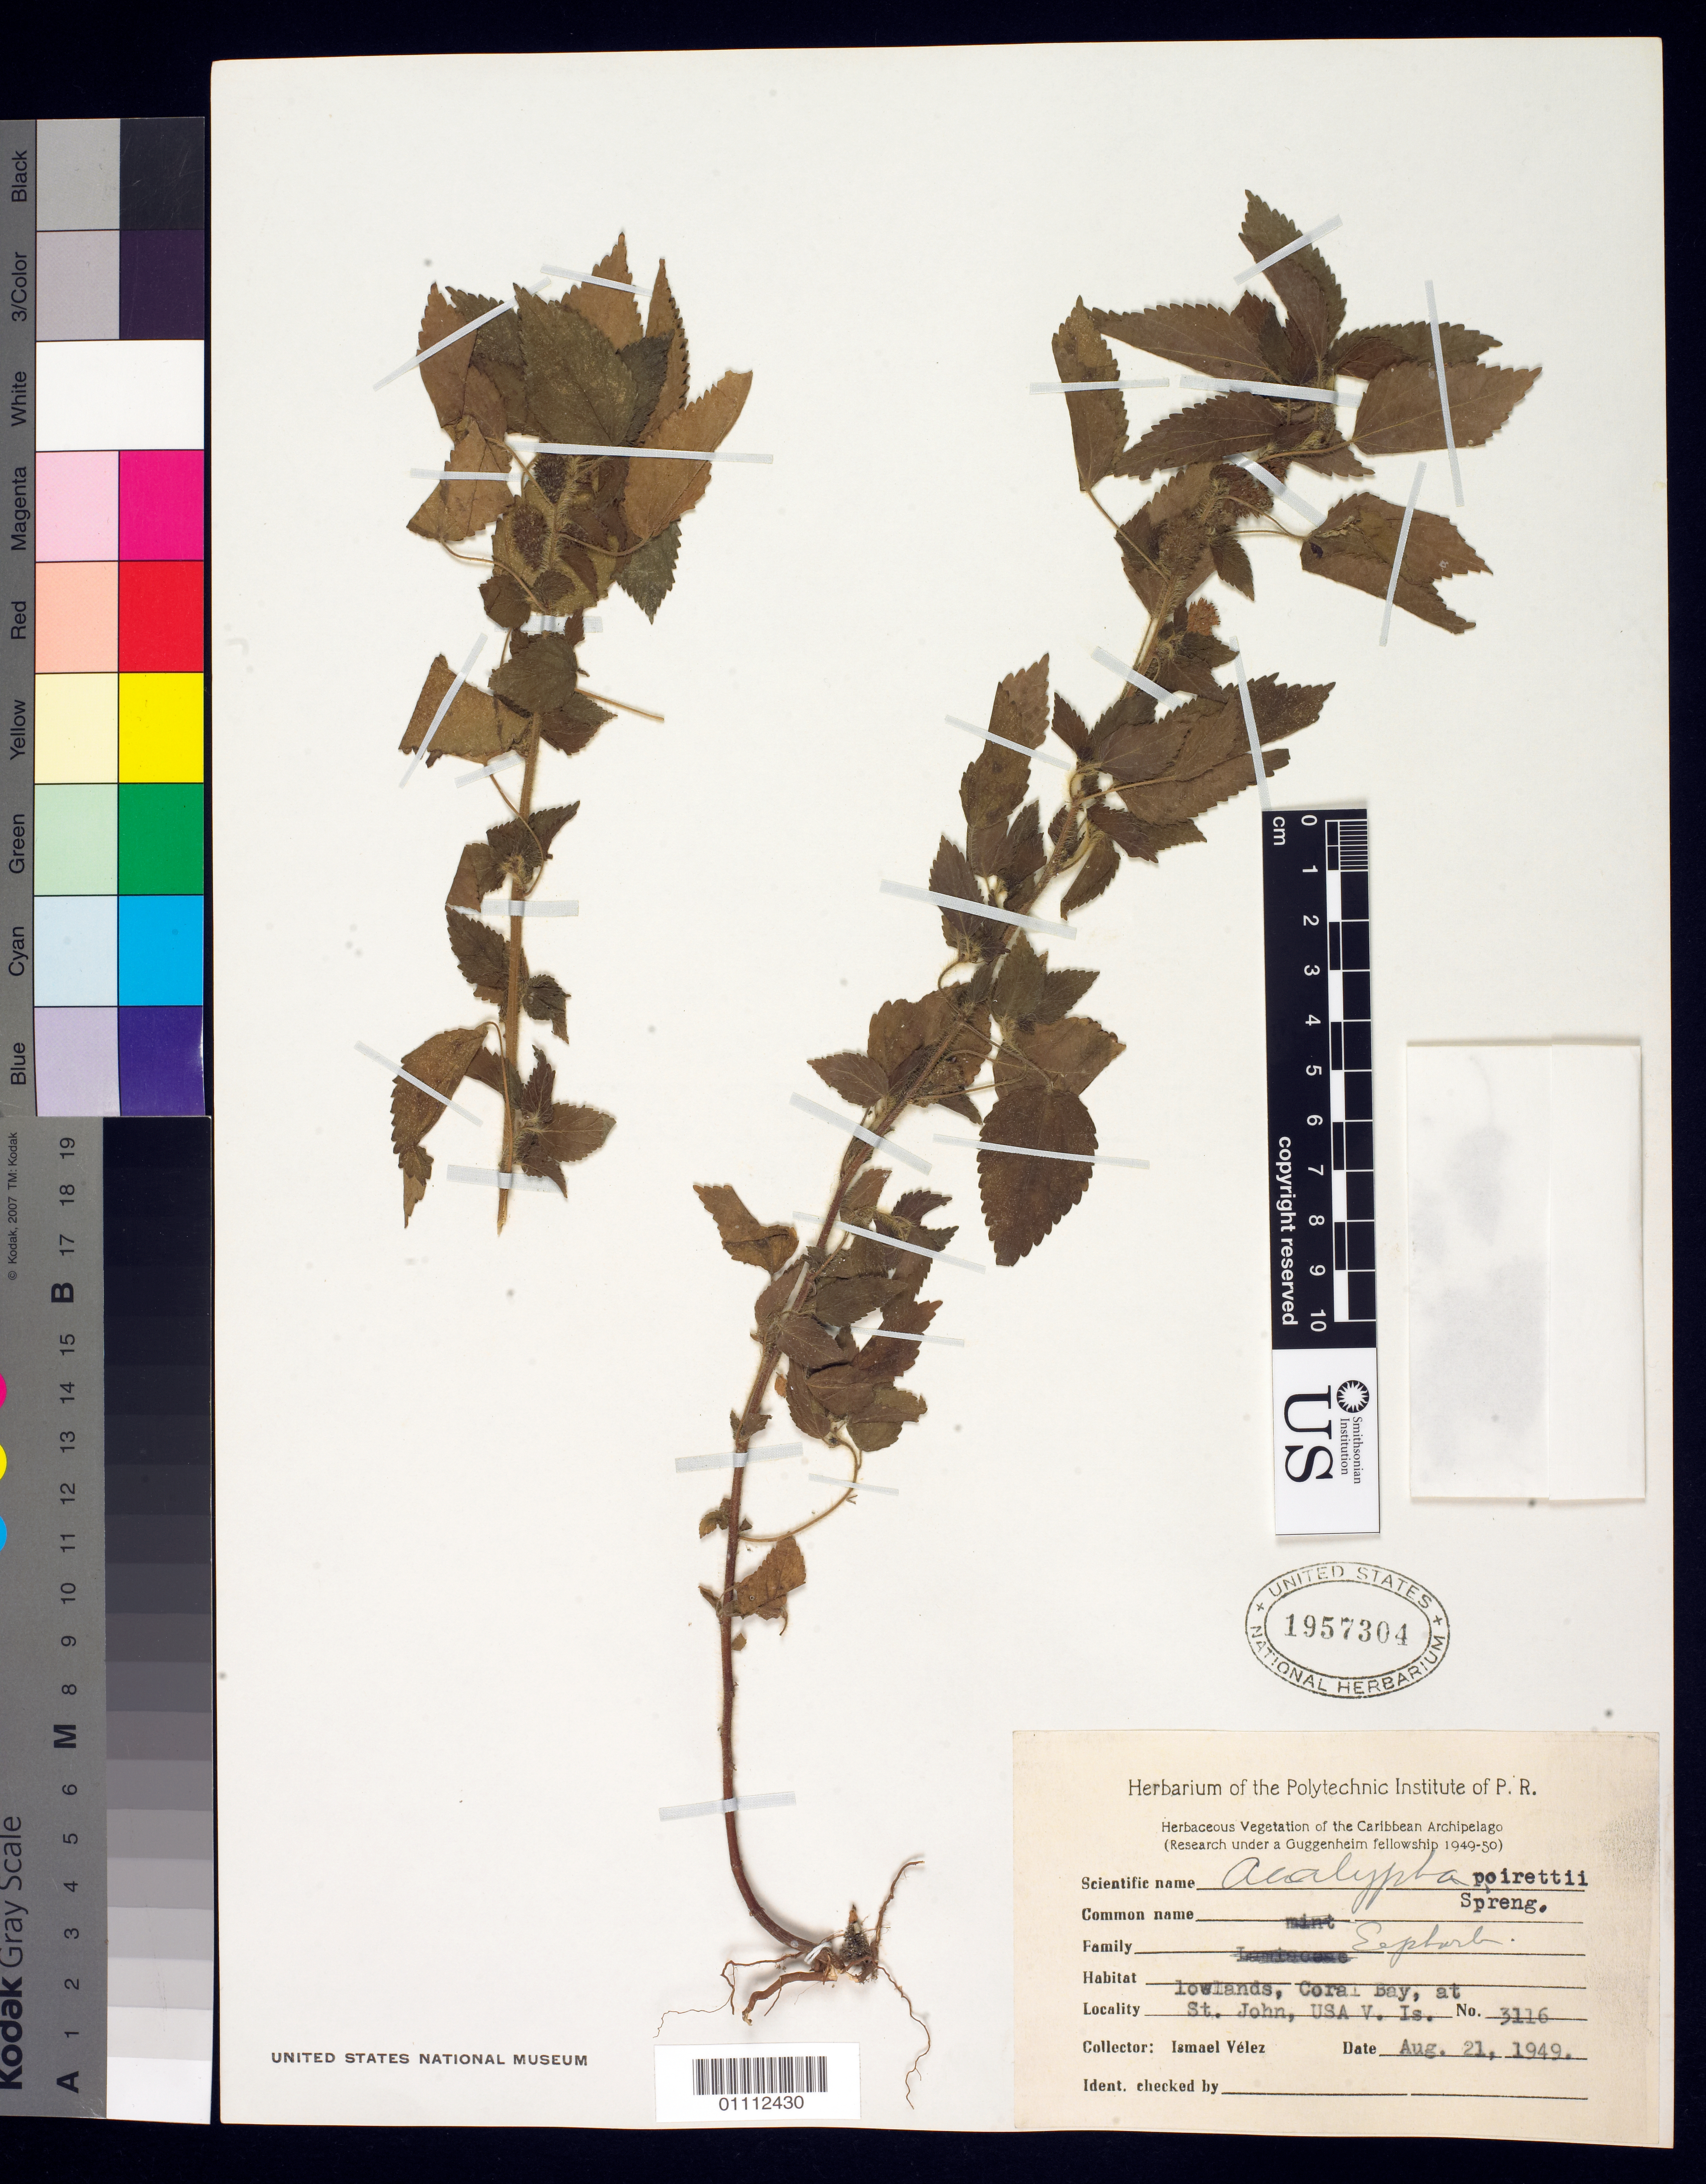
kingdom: Plantae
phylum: Tracheophyta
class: Magnoliopsida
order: Malpighiales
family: Euphorbiaceae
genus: Acalypha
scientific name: Acalypha poiretii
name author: Spreng.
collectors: I. Vélez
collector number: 3116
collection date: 1949-08-21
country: U.S. Virgin Islands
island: St. John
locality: Coral Bay.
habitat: Lowlands.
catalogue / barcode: US 1957304